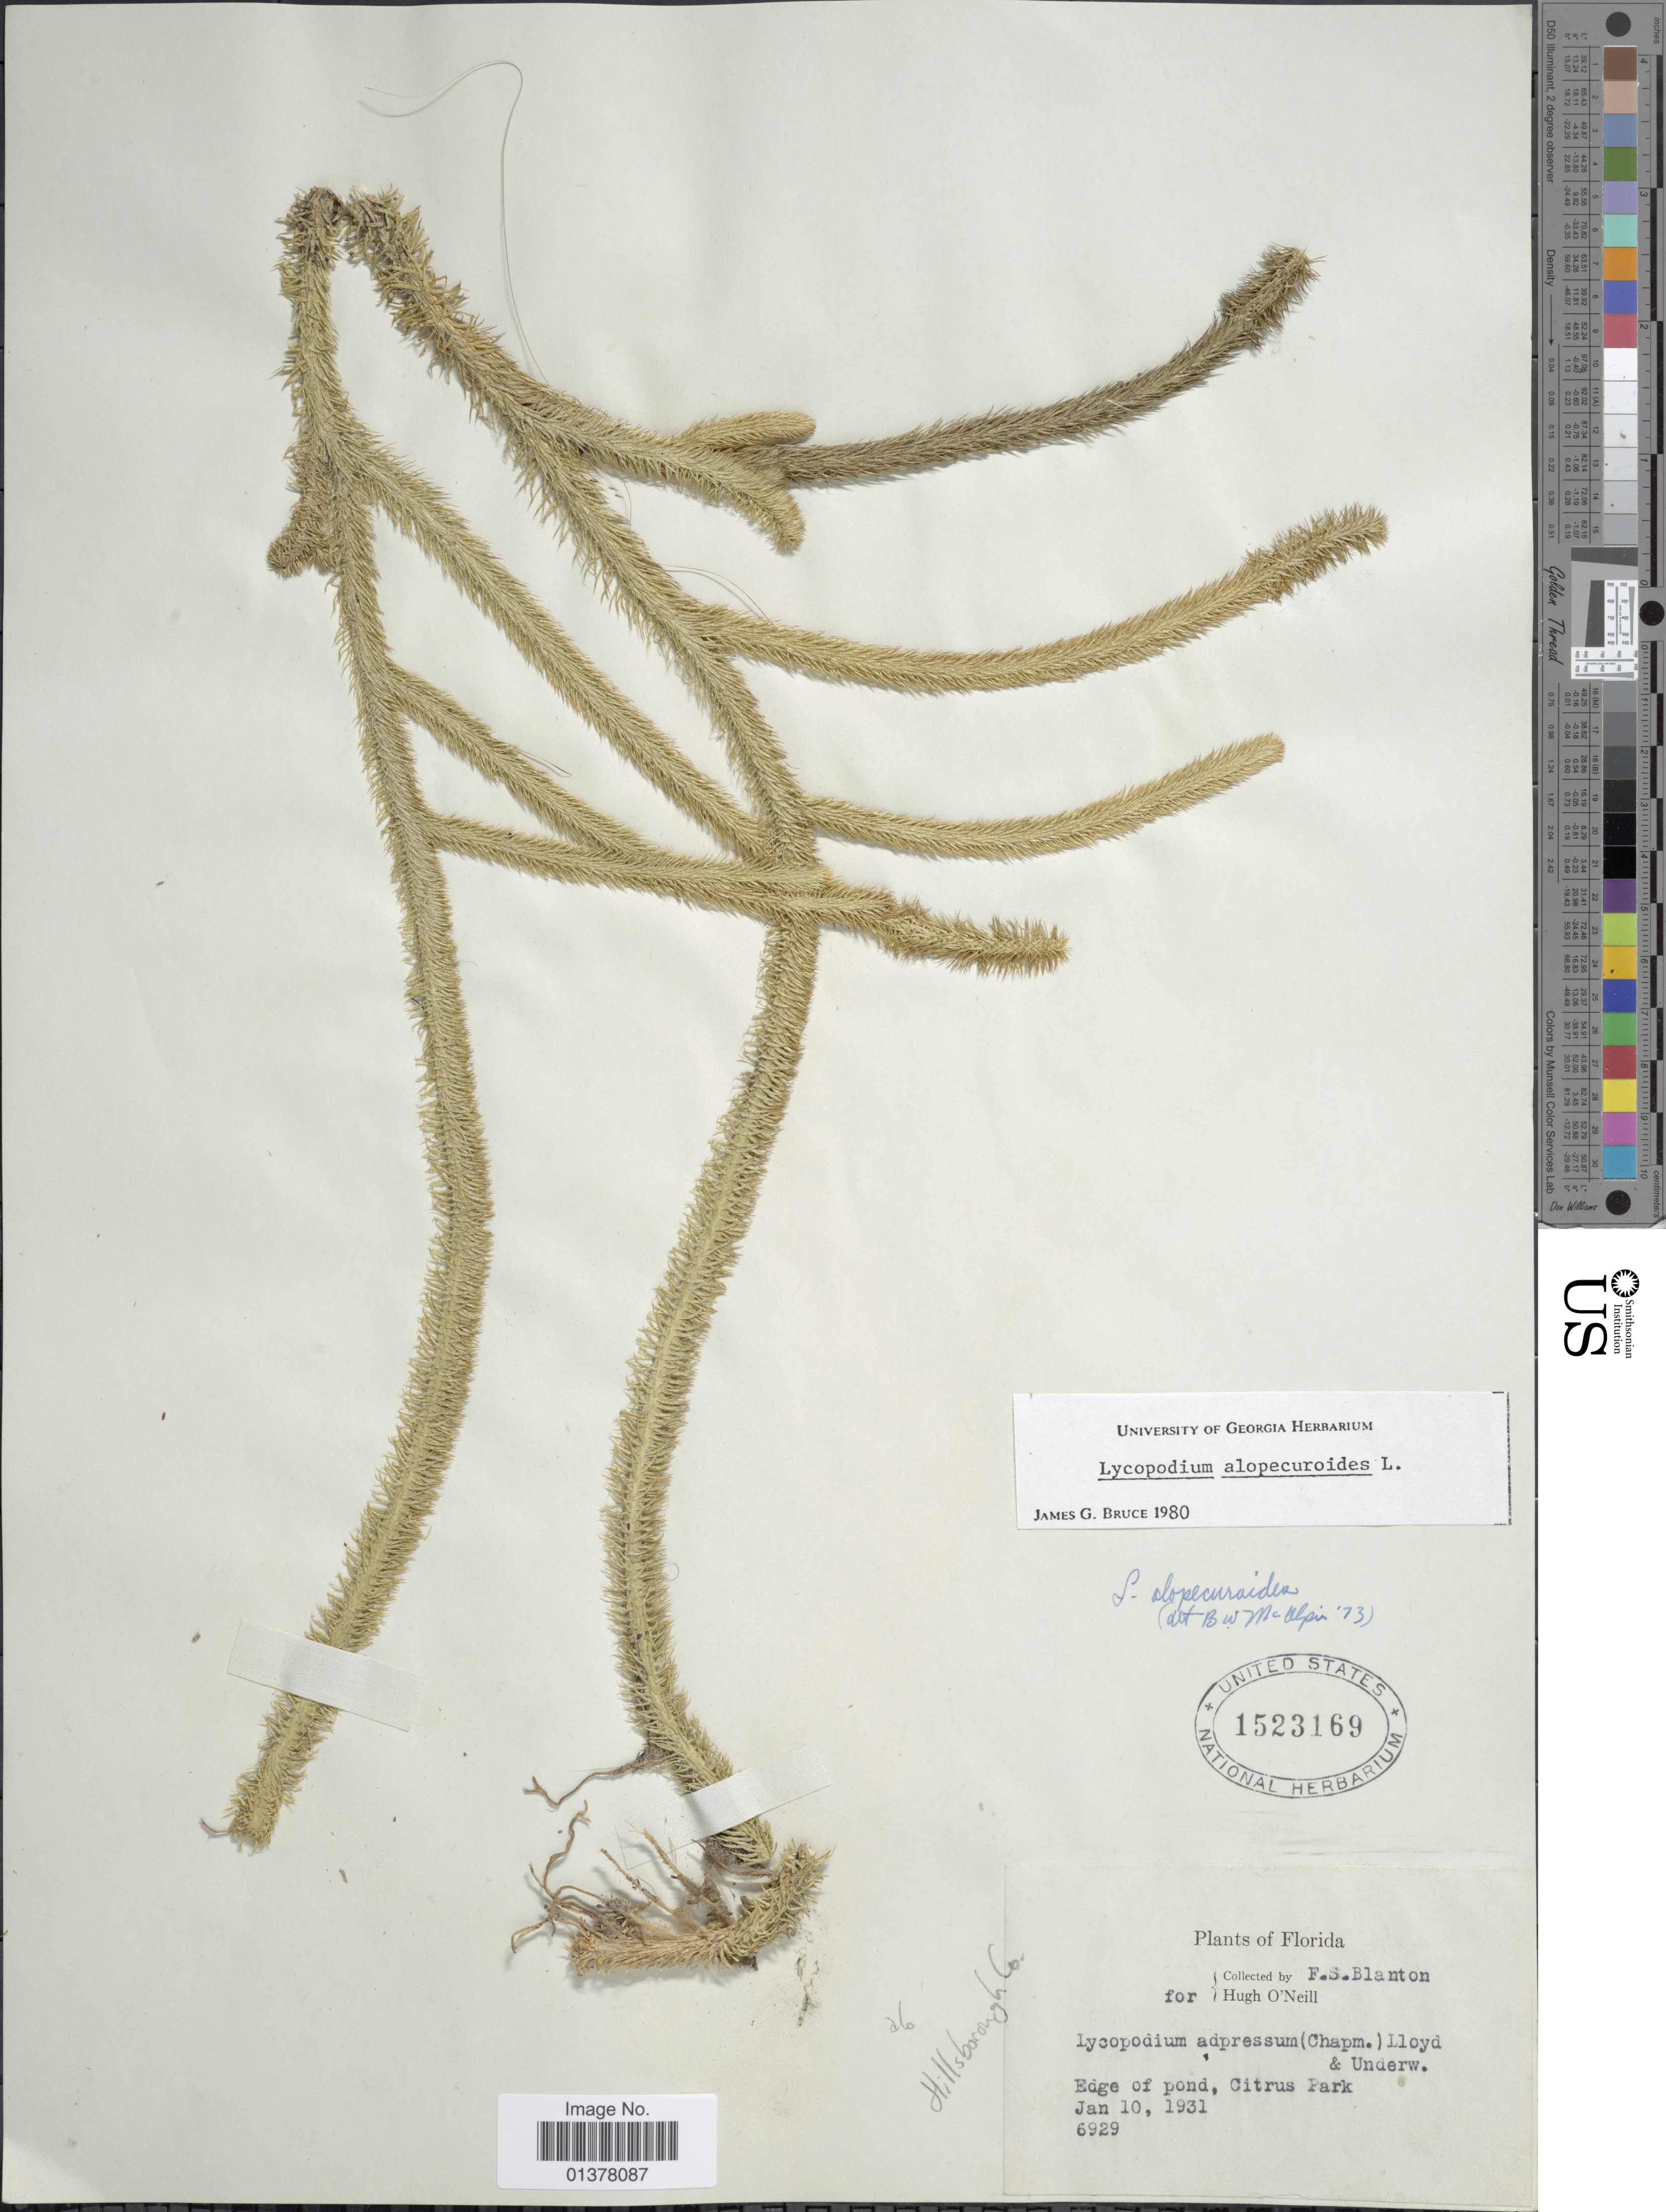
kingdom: Plantae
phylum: Tracheophyta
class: Lycopodiopsida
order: Lycopodiales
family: Lycopodiaceae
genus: Lycopodiella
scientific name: Lycopodiella alopecuroides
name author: (L.) Cranfill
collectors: H. O'Neill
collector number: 6929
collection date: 1931-01-10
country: United States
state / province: Florida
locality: Edge of pond, Citrus Park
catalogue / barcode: US 1523169